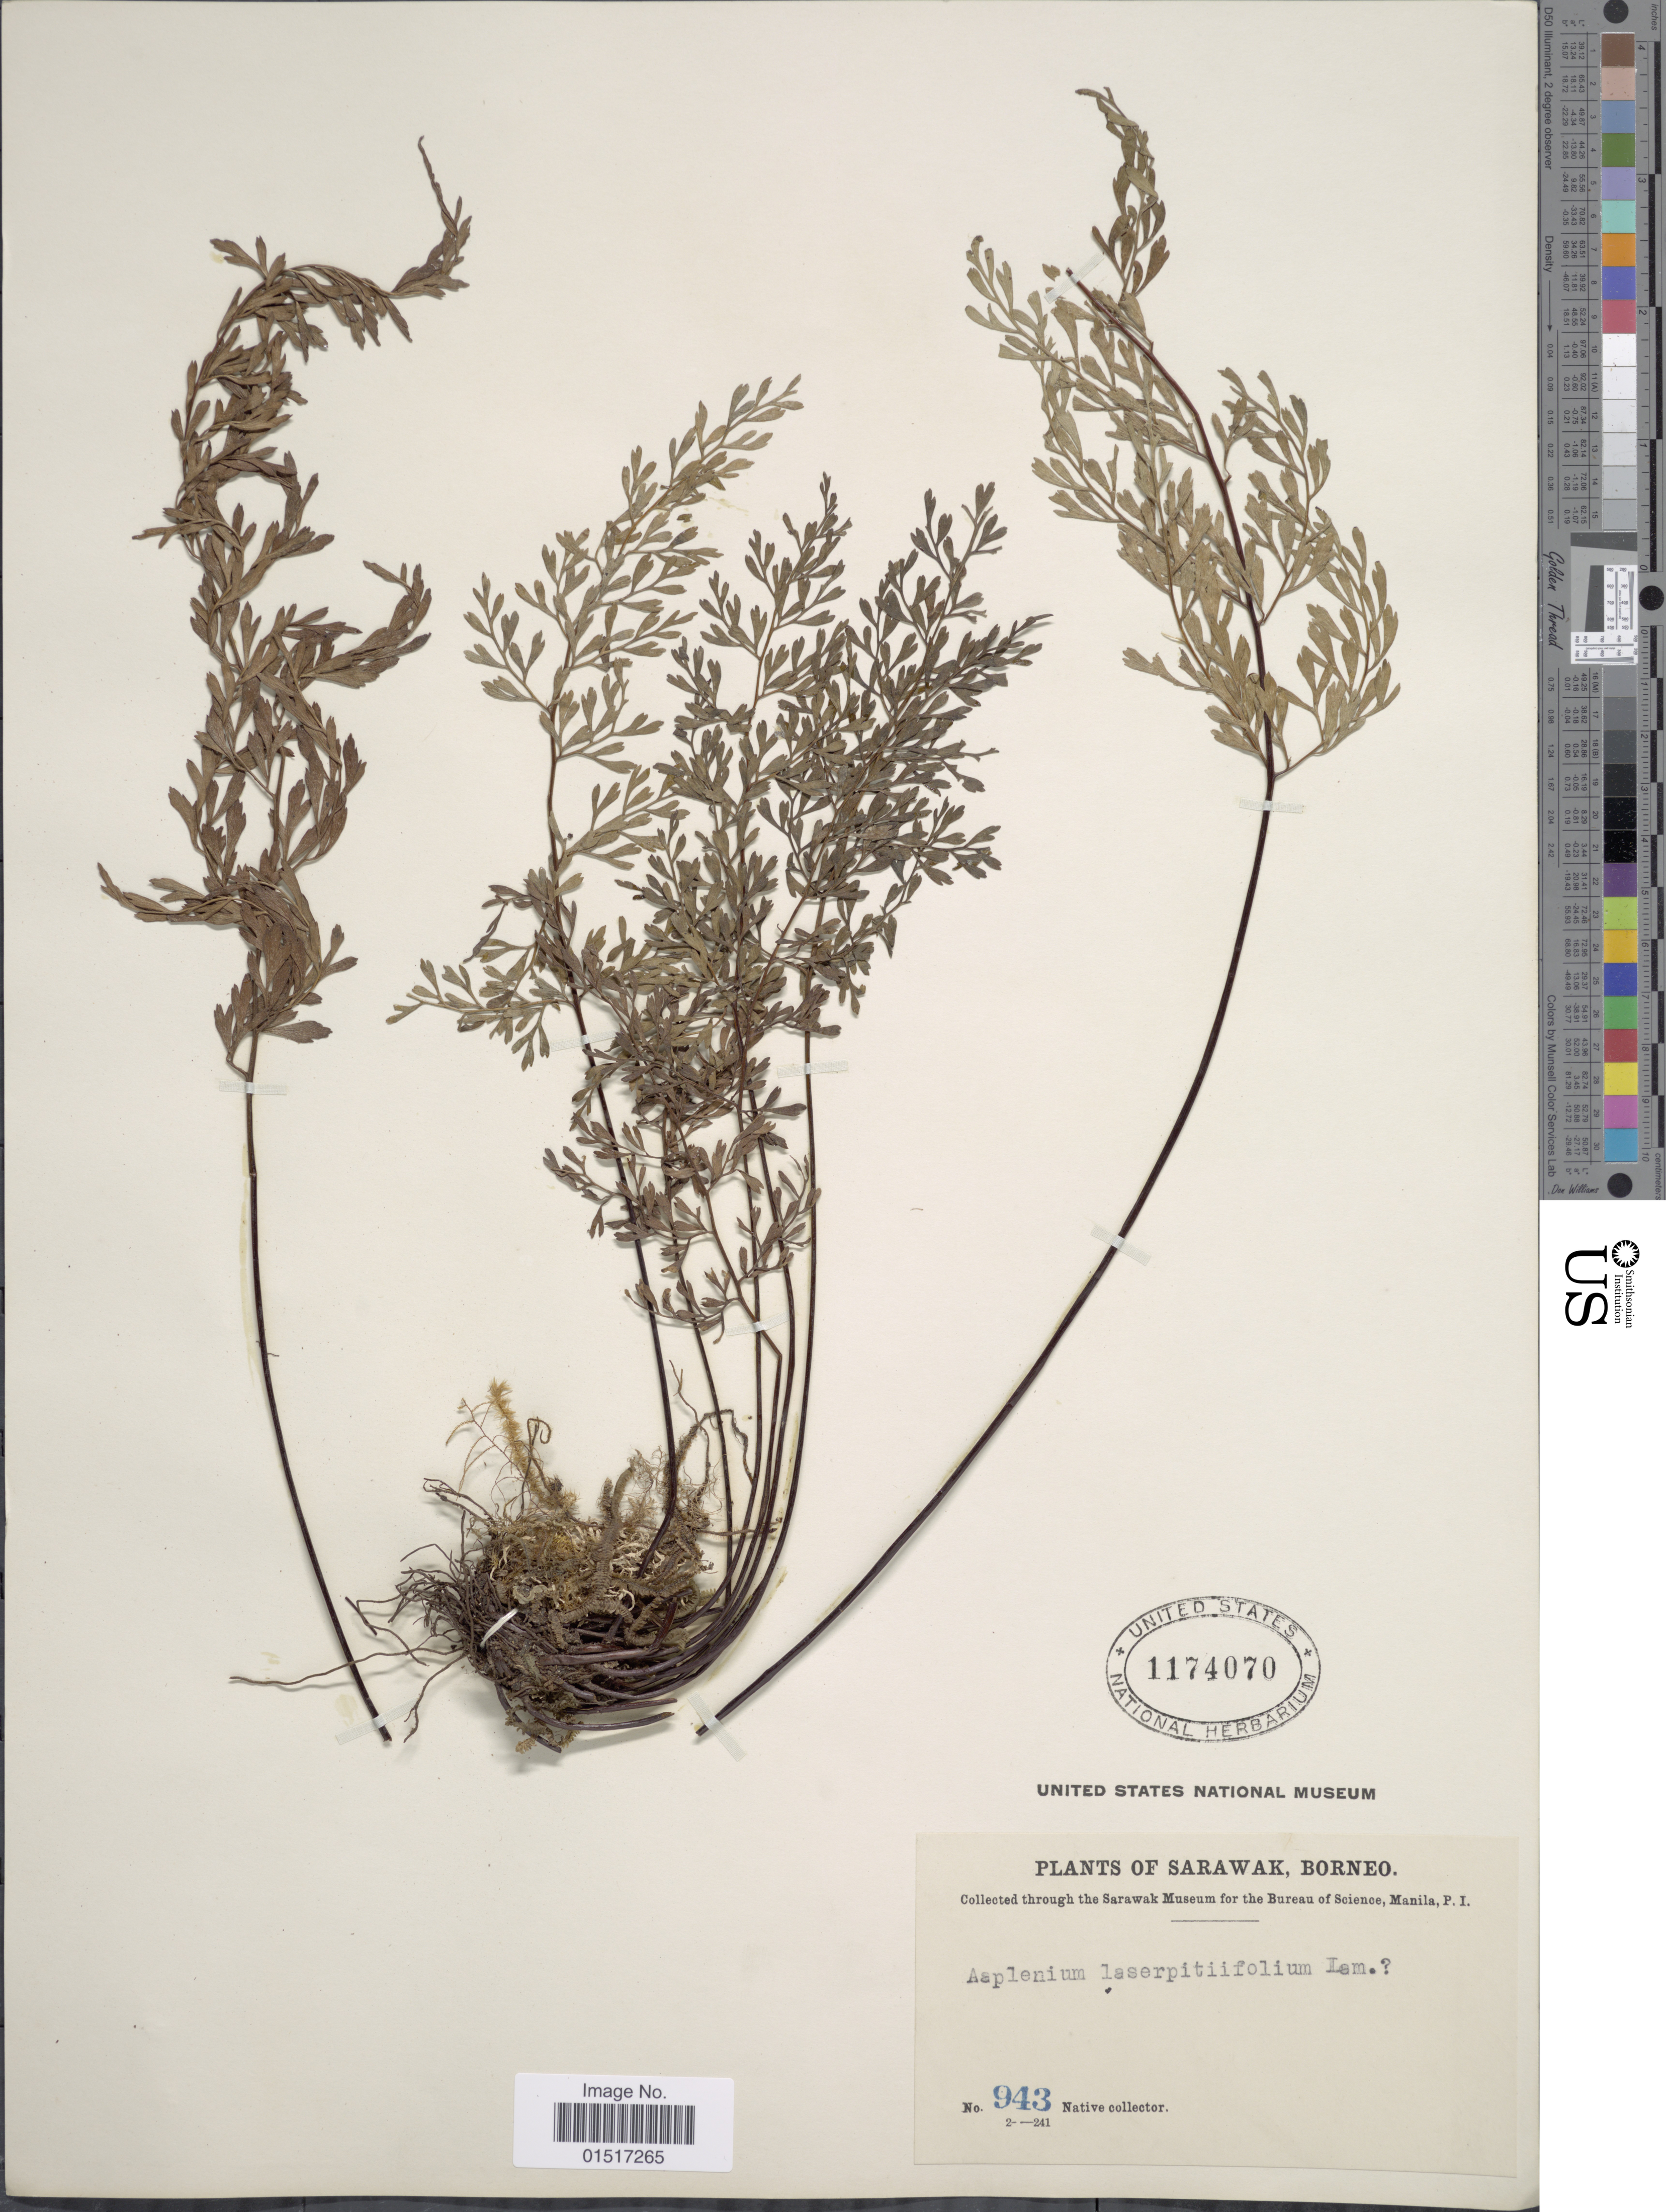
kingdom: Plantae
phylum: Tracheophyta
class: Polypodiopsida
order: Polypodiales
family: Aspleniaceae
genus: Asplenium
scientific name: Asplenium tripinnatum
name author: Roxb.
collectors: Native collector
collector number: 943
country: Malaysia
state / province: Sarawak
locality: Borneo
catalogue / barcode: US 1174070